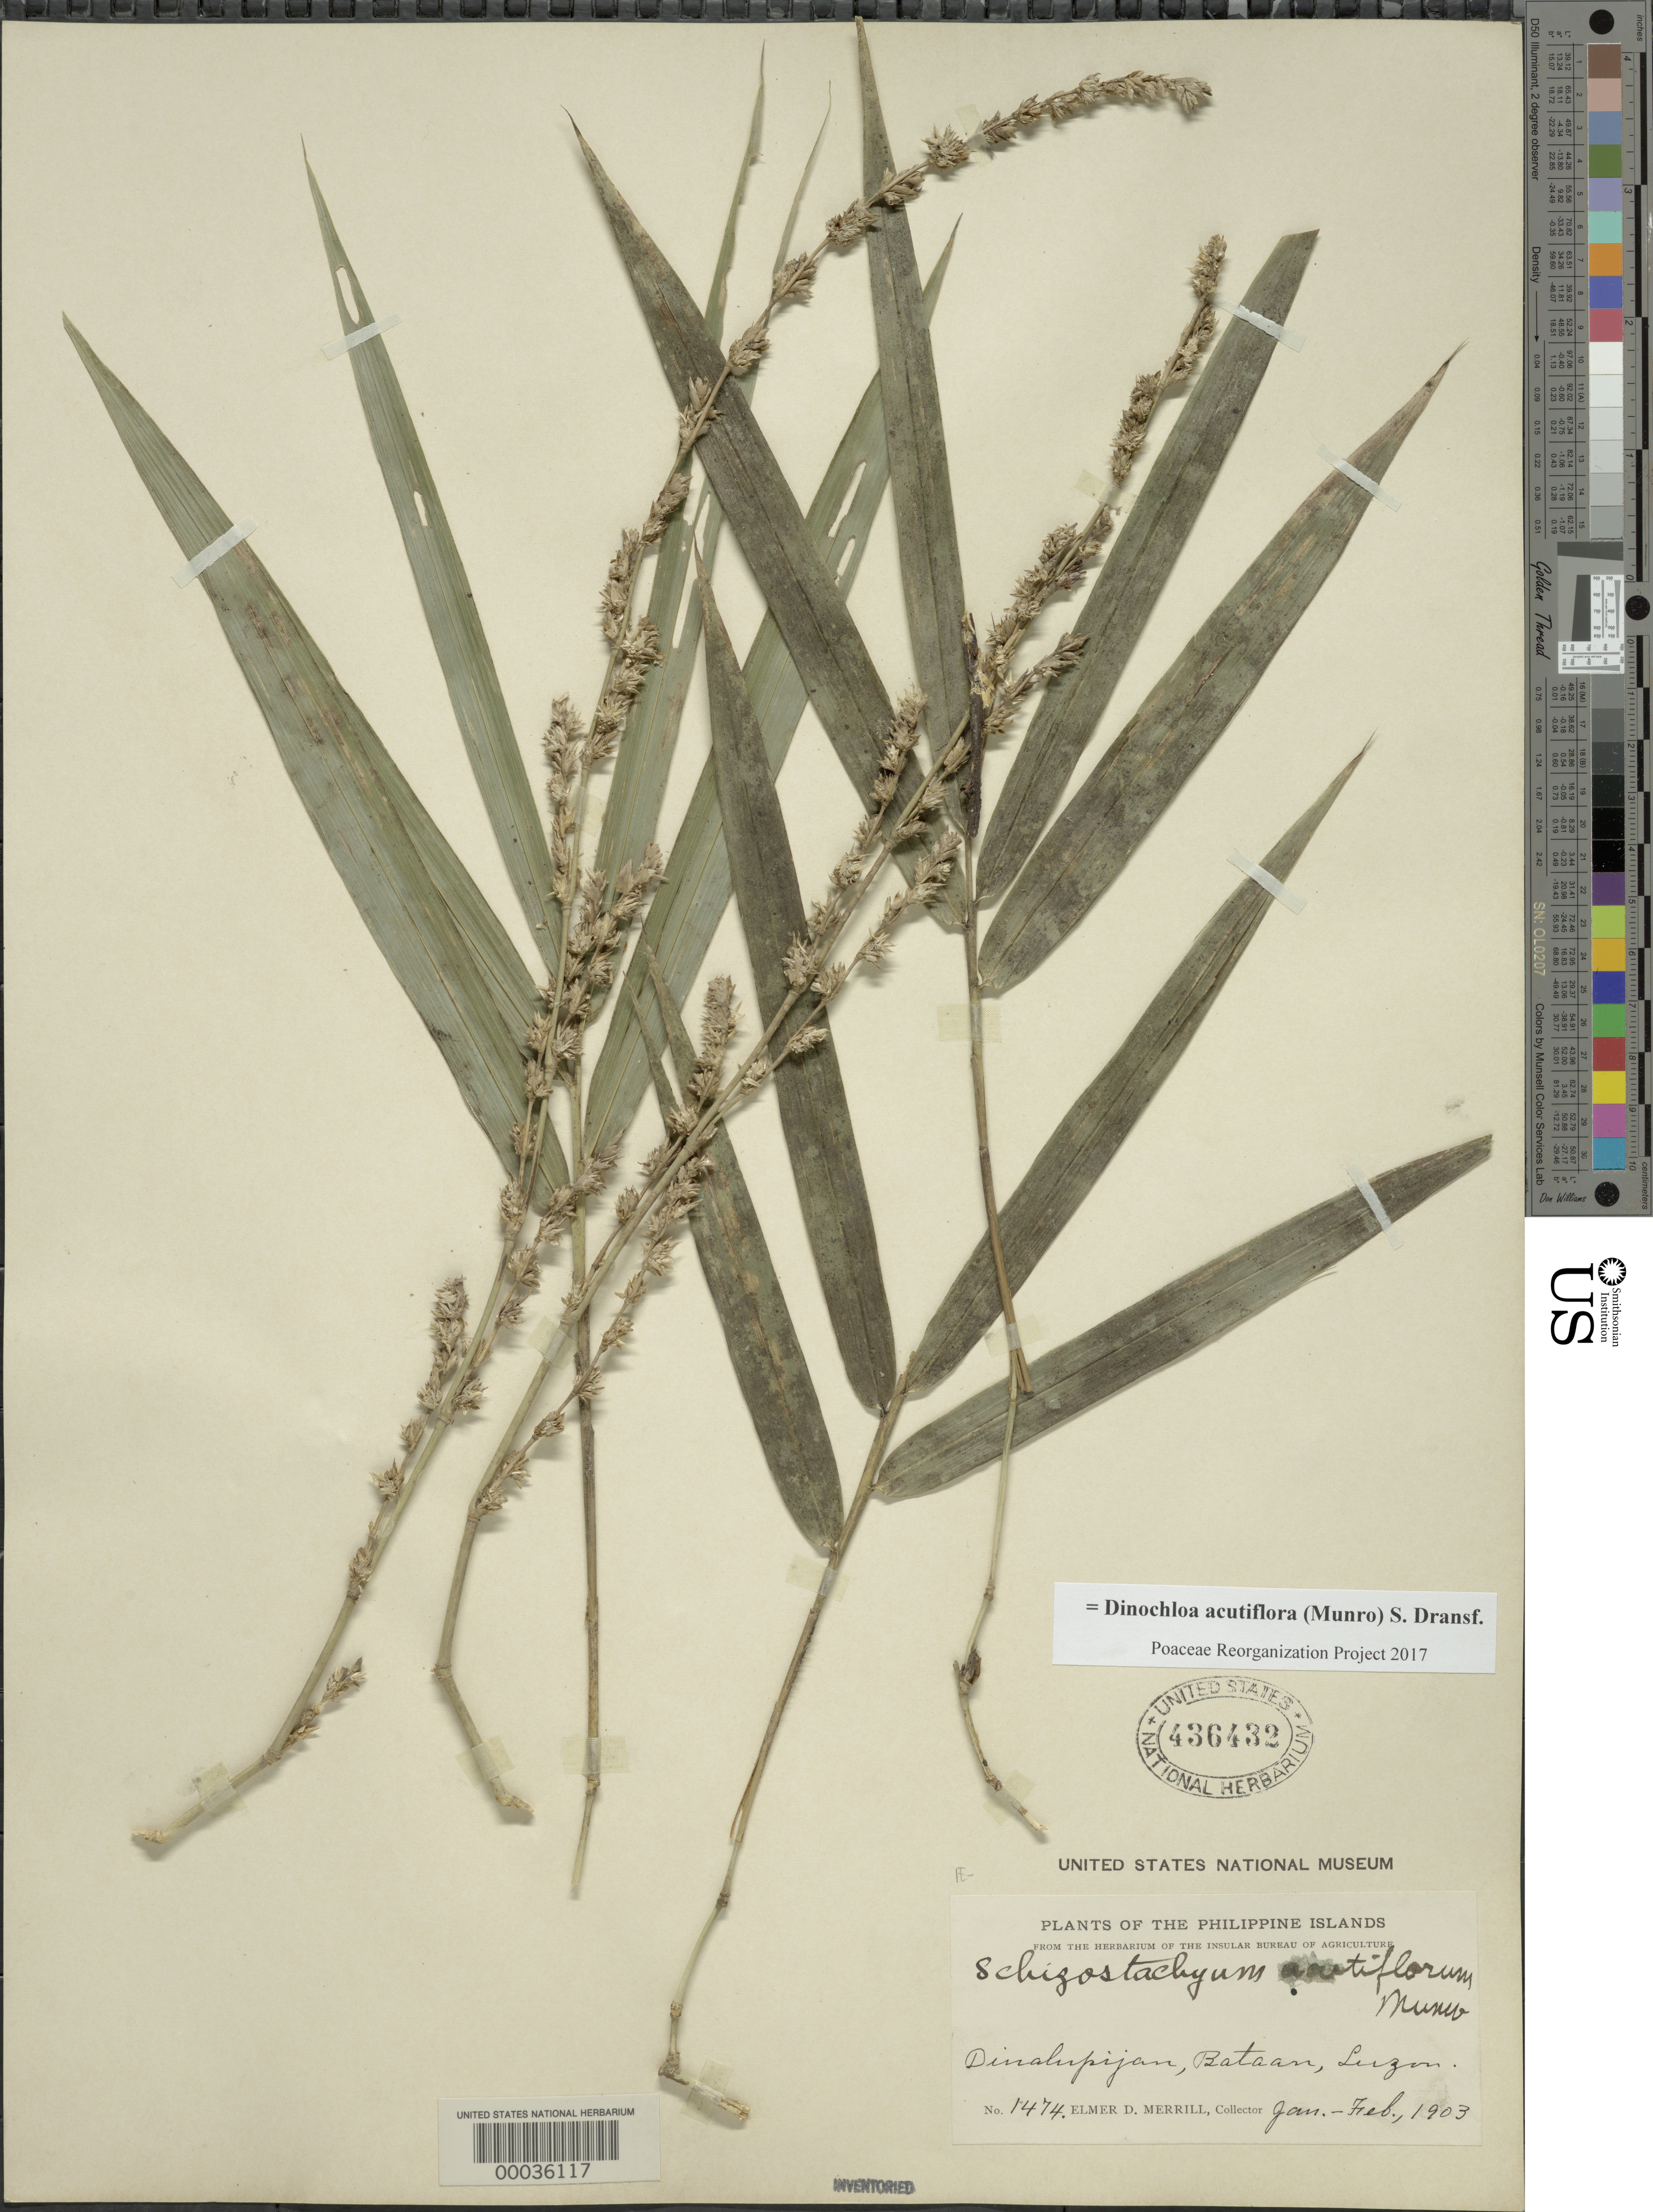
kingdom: Plantae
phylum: Tracheophyta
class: Liliopsida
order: Poales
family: Poaceae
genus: Dinochloa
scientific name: Dinochloa acutiflora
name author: (Munro) Soenarko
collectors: E. D. Merrill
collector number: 1474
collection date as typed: Jan 1903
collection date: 1903-01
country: Philippines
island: Luzon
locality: Dinalupijan, bataan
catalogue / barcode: US 436432